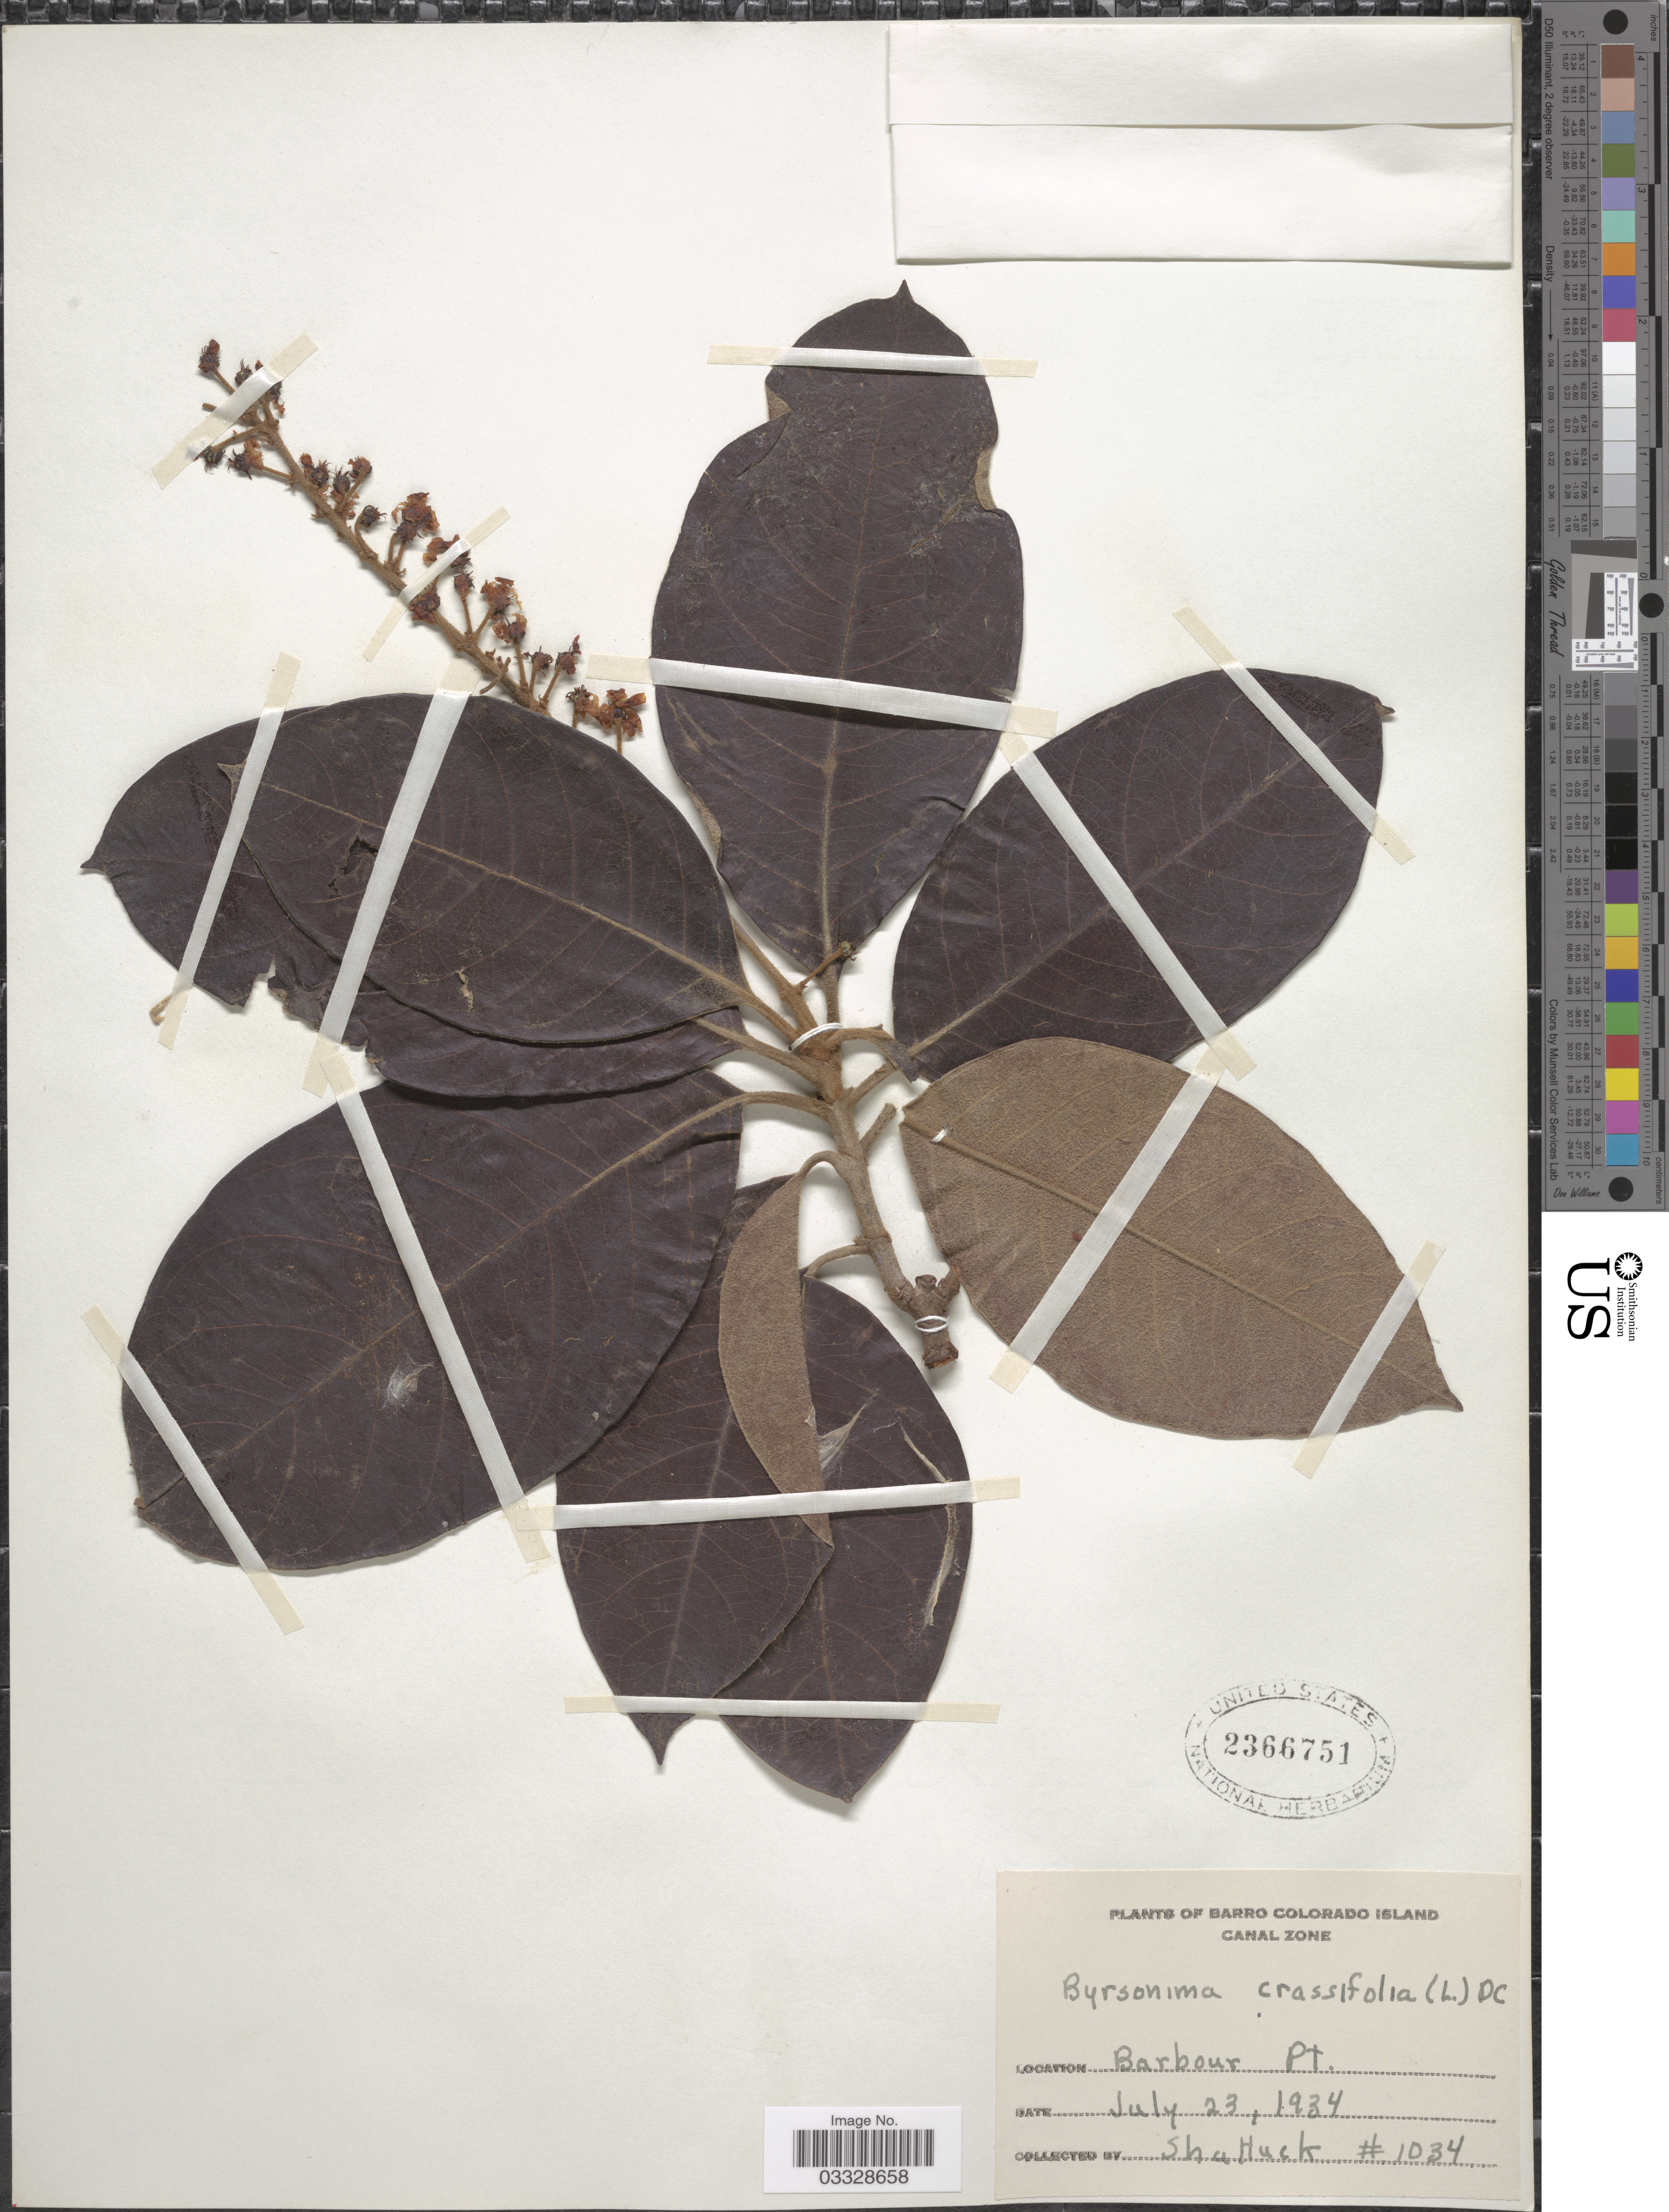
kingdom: Plantae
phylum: Tracheophyta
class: Magnoliopsida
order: Malpighiales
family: Malpighiaceae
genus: Byrsonima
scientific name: Byrsonima crassifolia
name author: (L.) Kunth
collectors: Shattuck, --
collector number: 1034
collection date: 1934-07-23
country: Panama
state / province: Panamá Oeste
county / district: Canal Zone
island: Barro Colorado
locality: Barro Colorado Island. Canal Zone. Barbour Pt.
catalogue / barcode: US 2366751